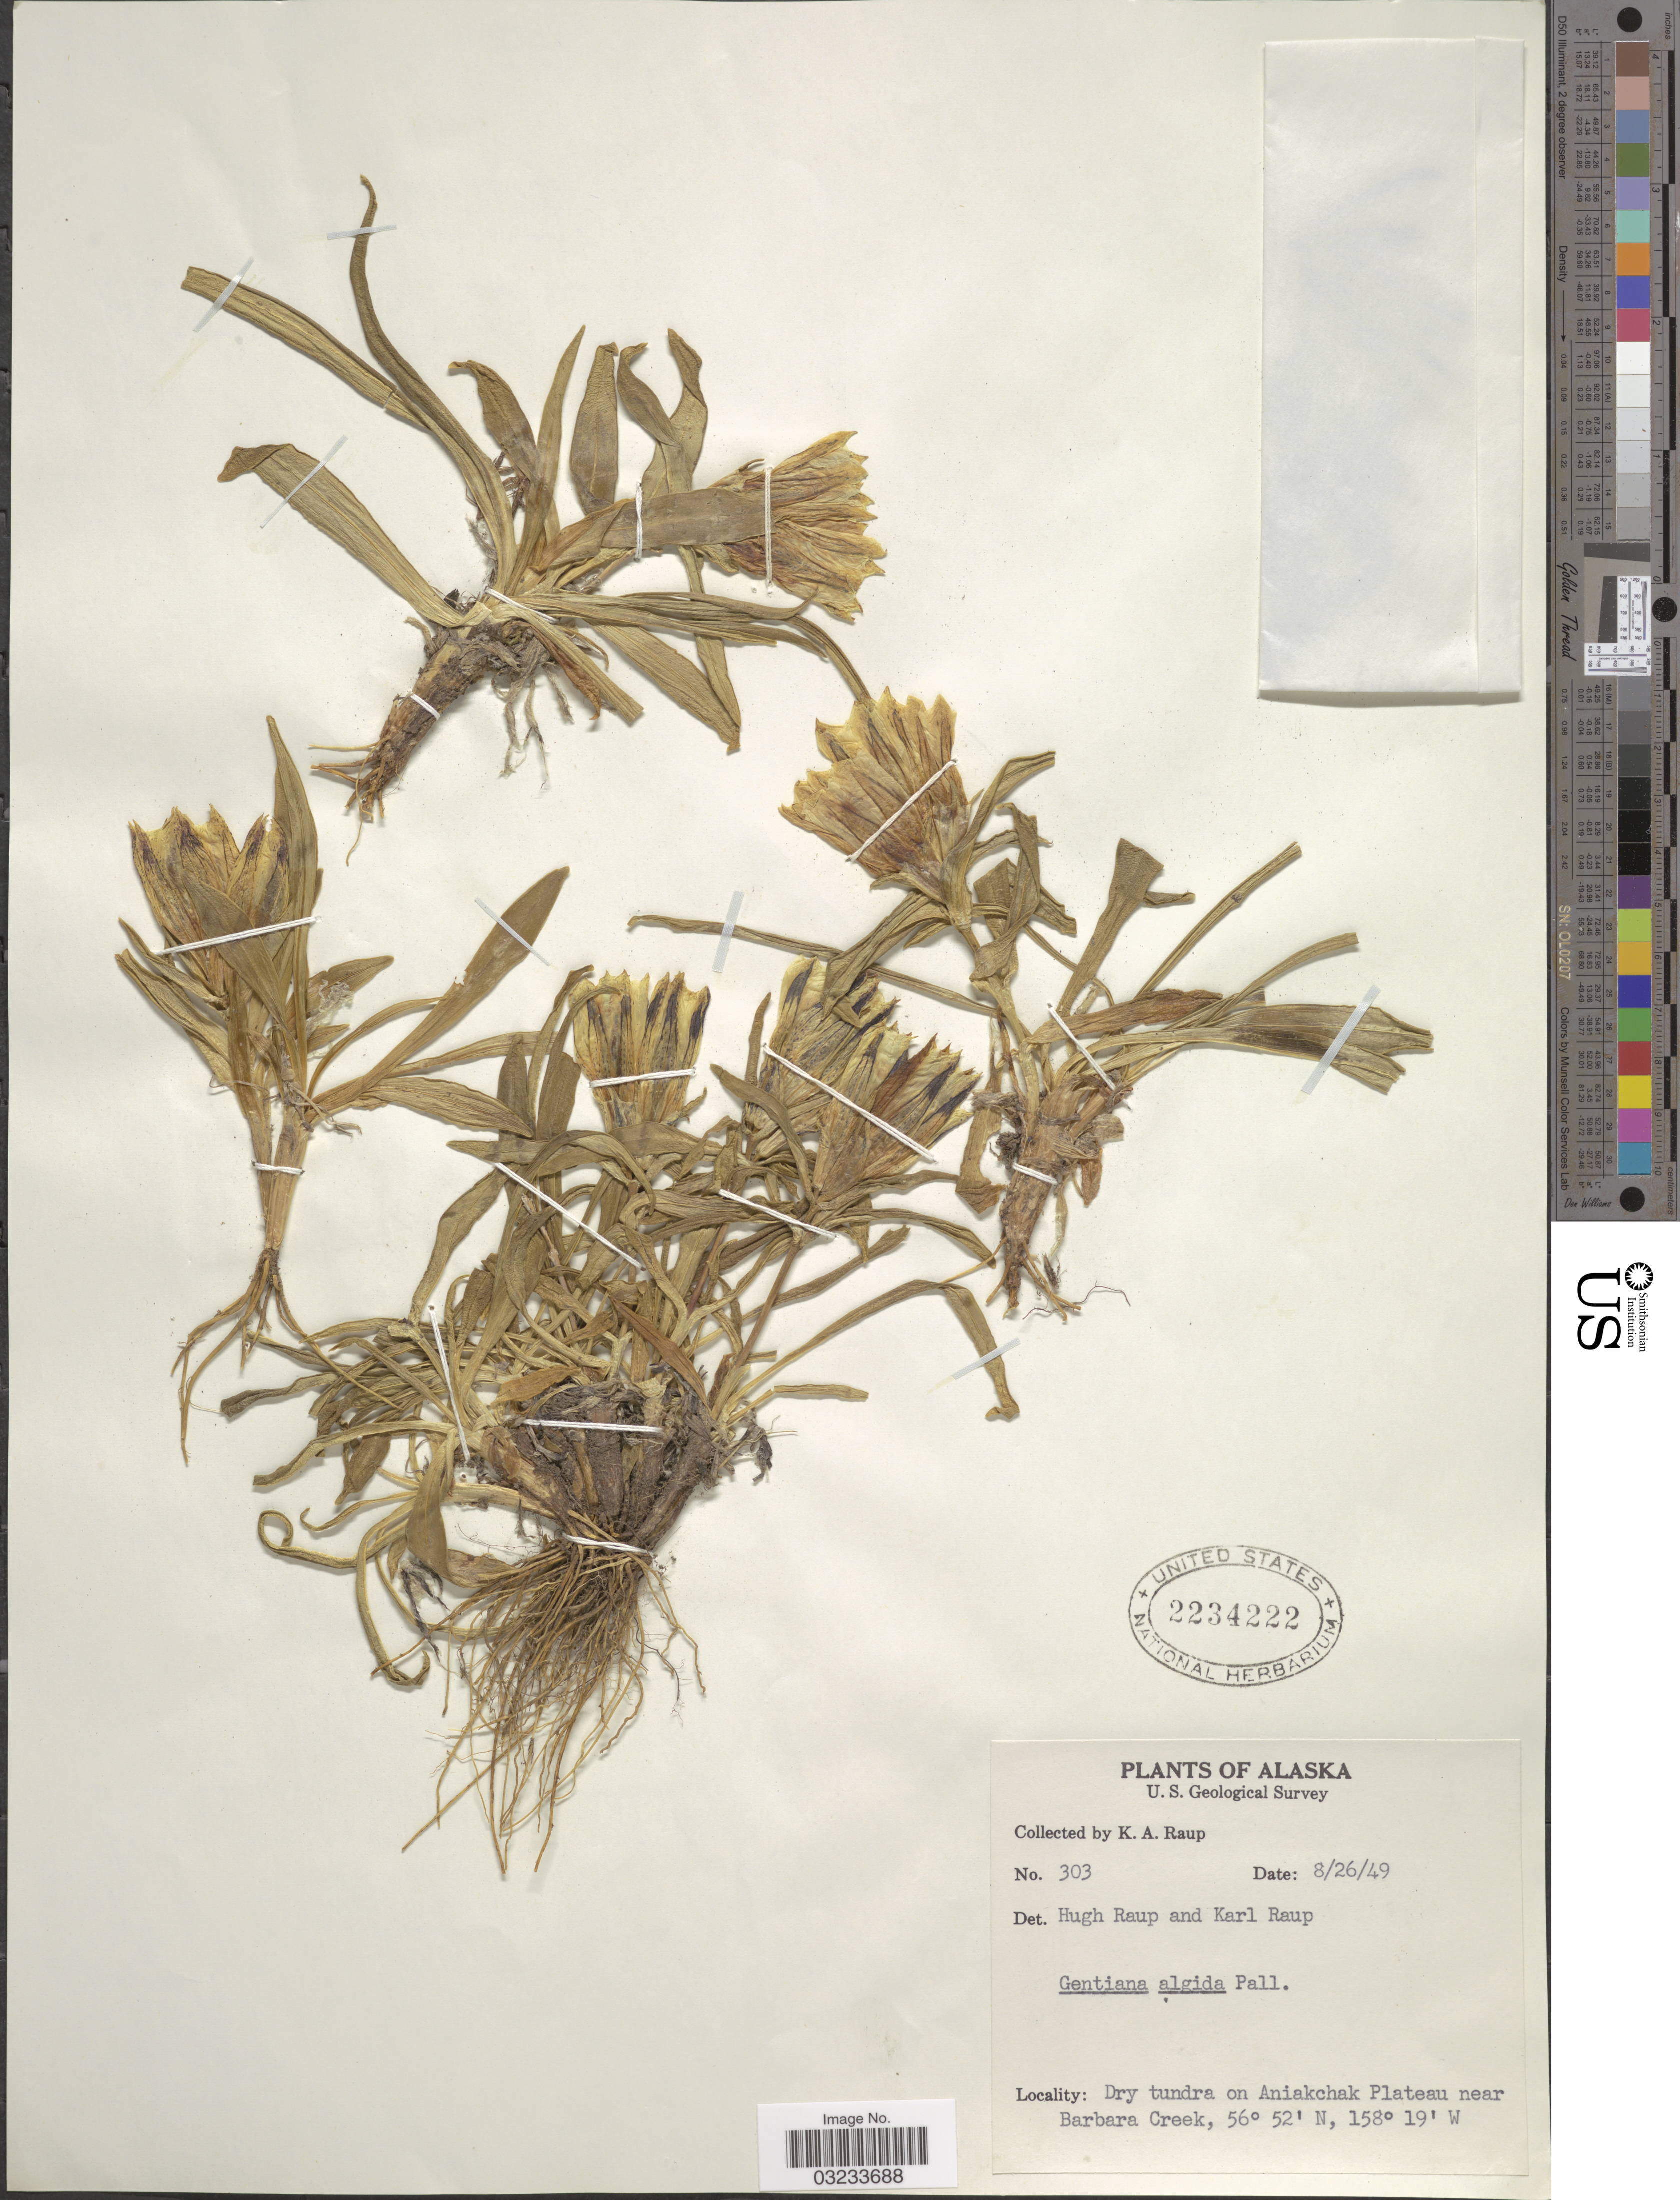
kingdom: Plantae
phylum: Tracheophyta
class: Magnoliopsida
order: Gentianales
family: Gentianaceae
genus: Gentiana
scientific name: Gentiana algida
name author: Pall.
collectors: K. Raup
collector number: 303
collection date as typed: Transcribed d/m/y: 26/8/49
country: United States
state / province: Alaska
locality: Dry tundra on Aniakchak Plateau near Barbara Creek.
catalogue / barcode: US 2234222